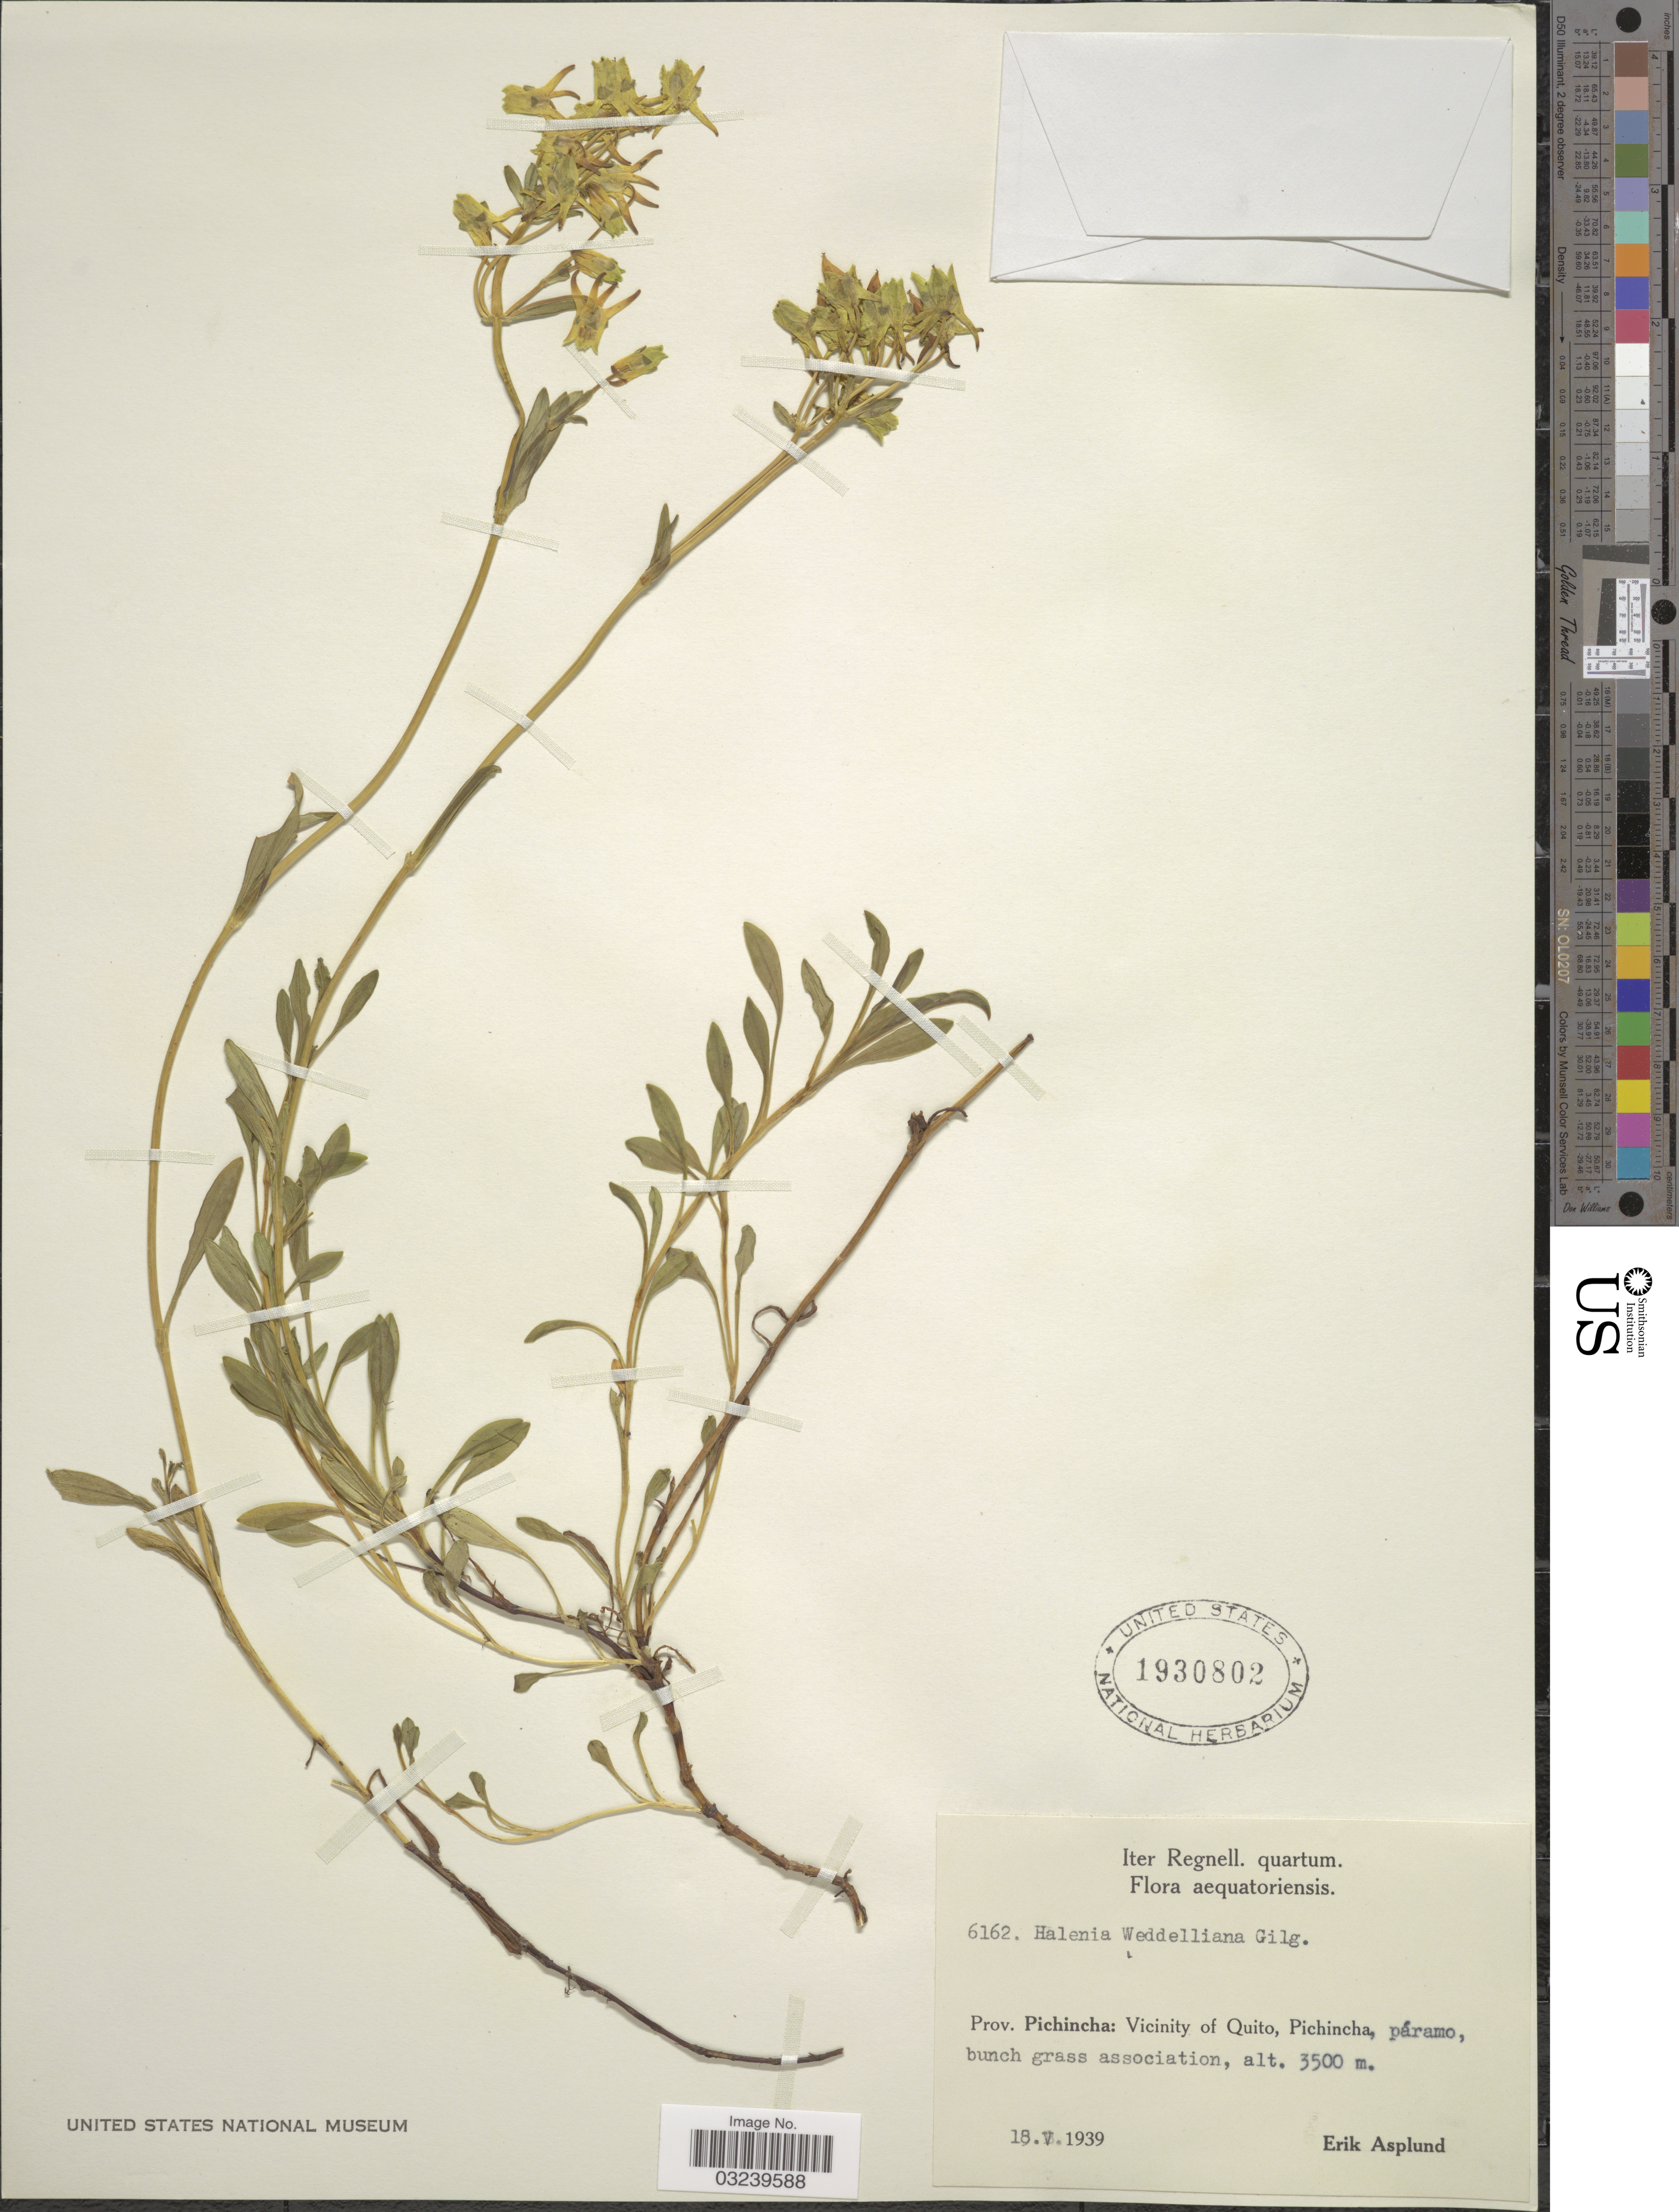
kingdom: Plantae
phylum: Tracheophyta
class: Magnoliopsida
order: Gentianales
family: Gentianaceae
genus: Halenia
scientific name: Halenia weddelliana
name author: Gilg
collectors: E. Asplund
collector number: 6162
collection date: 1939-05-15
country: Ecuador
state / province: Pichincha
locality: Vicinity of Quito, Pichincha, páramo, bunch grass association.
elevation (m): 3500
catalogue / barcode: US 1930802